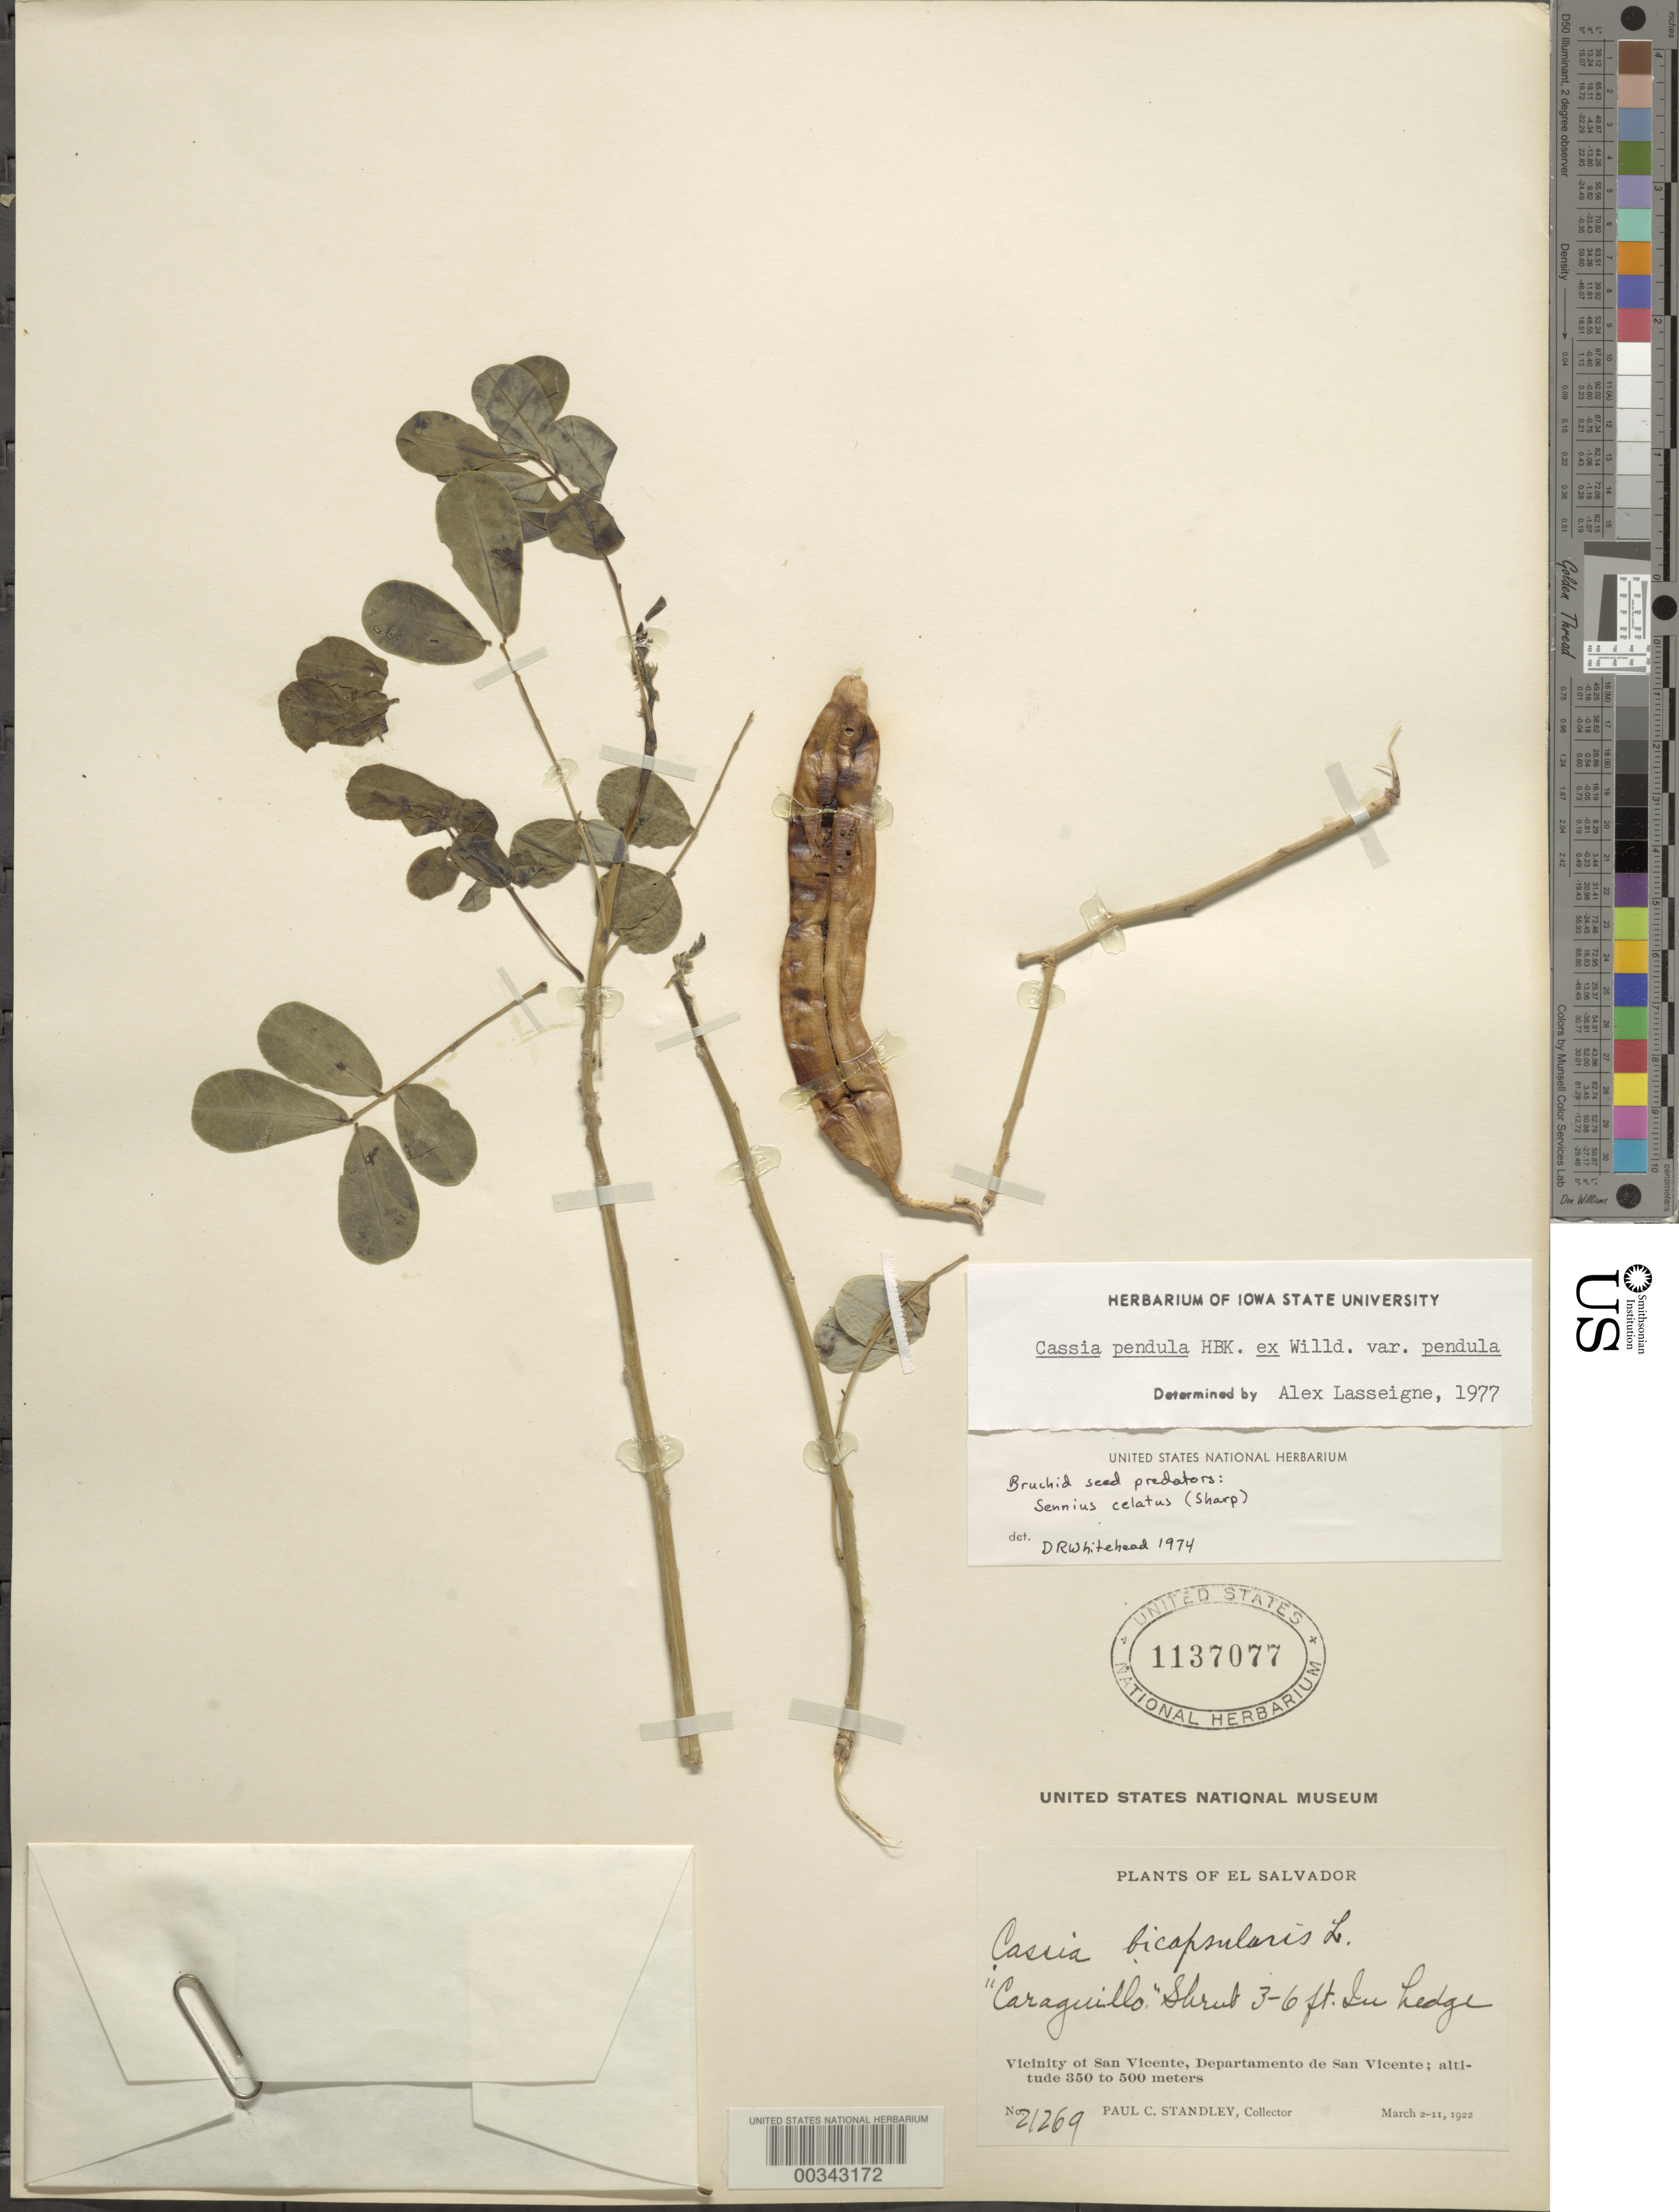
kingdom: Plantae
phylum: Tracheophyta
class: Magnoliopsida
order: Fabales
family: Fabaceae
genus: Senna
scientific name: Senna pendula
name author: (Humb. & Bonpl. ex Willd.) H.S. Irwin & Barneby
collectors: P. C. Standley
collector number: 21269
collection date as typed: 02 Mar 1922 to 11 Mar 1922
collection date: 1922-03-02/1922-03-11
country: El Salvador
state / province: San Vincente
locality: Vicinity of san vicente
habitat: In hedge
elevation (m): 350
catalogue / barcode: US 1137077